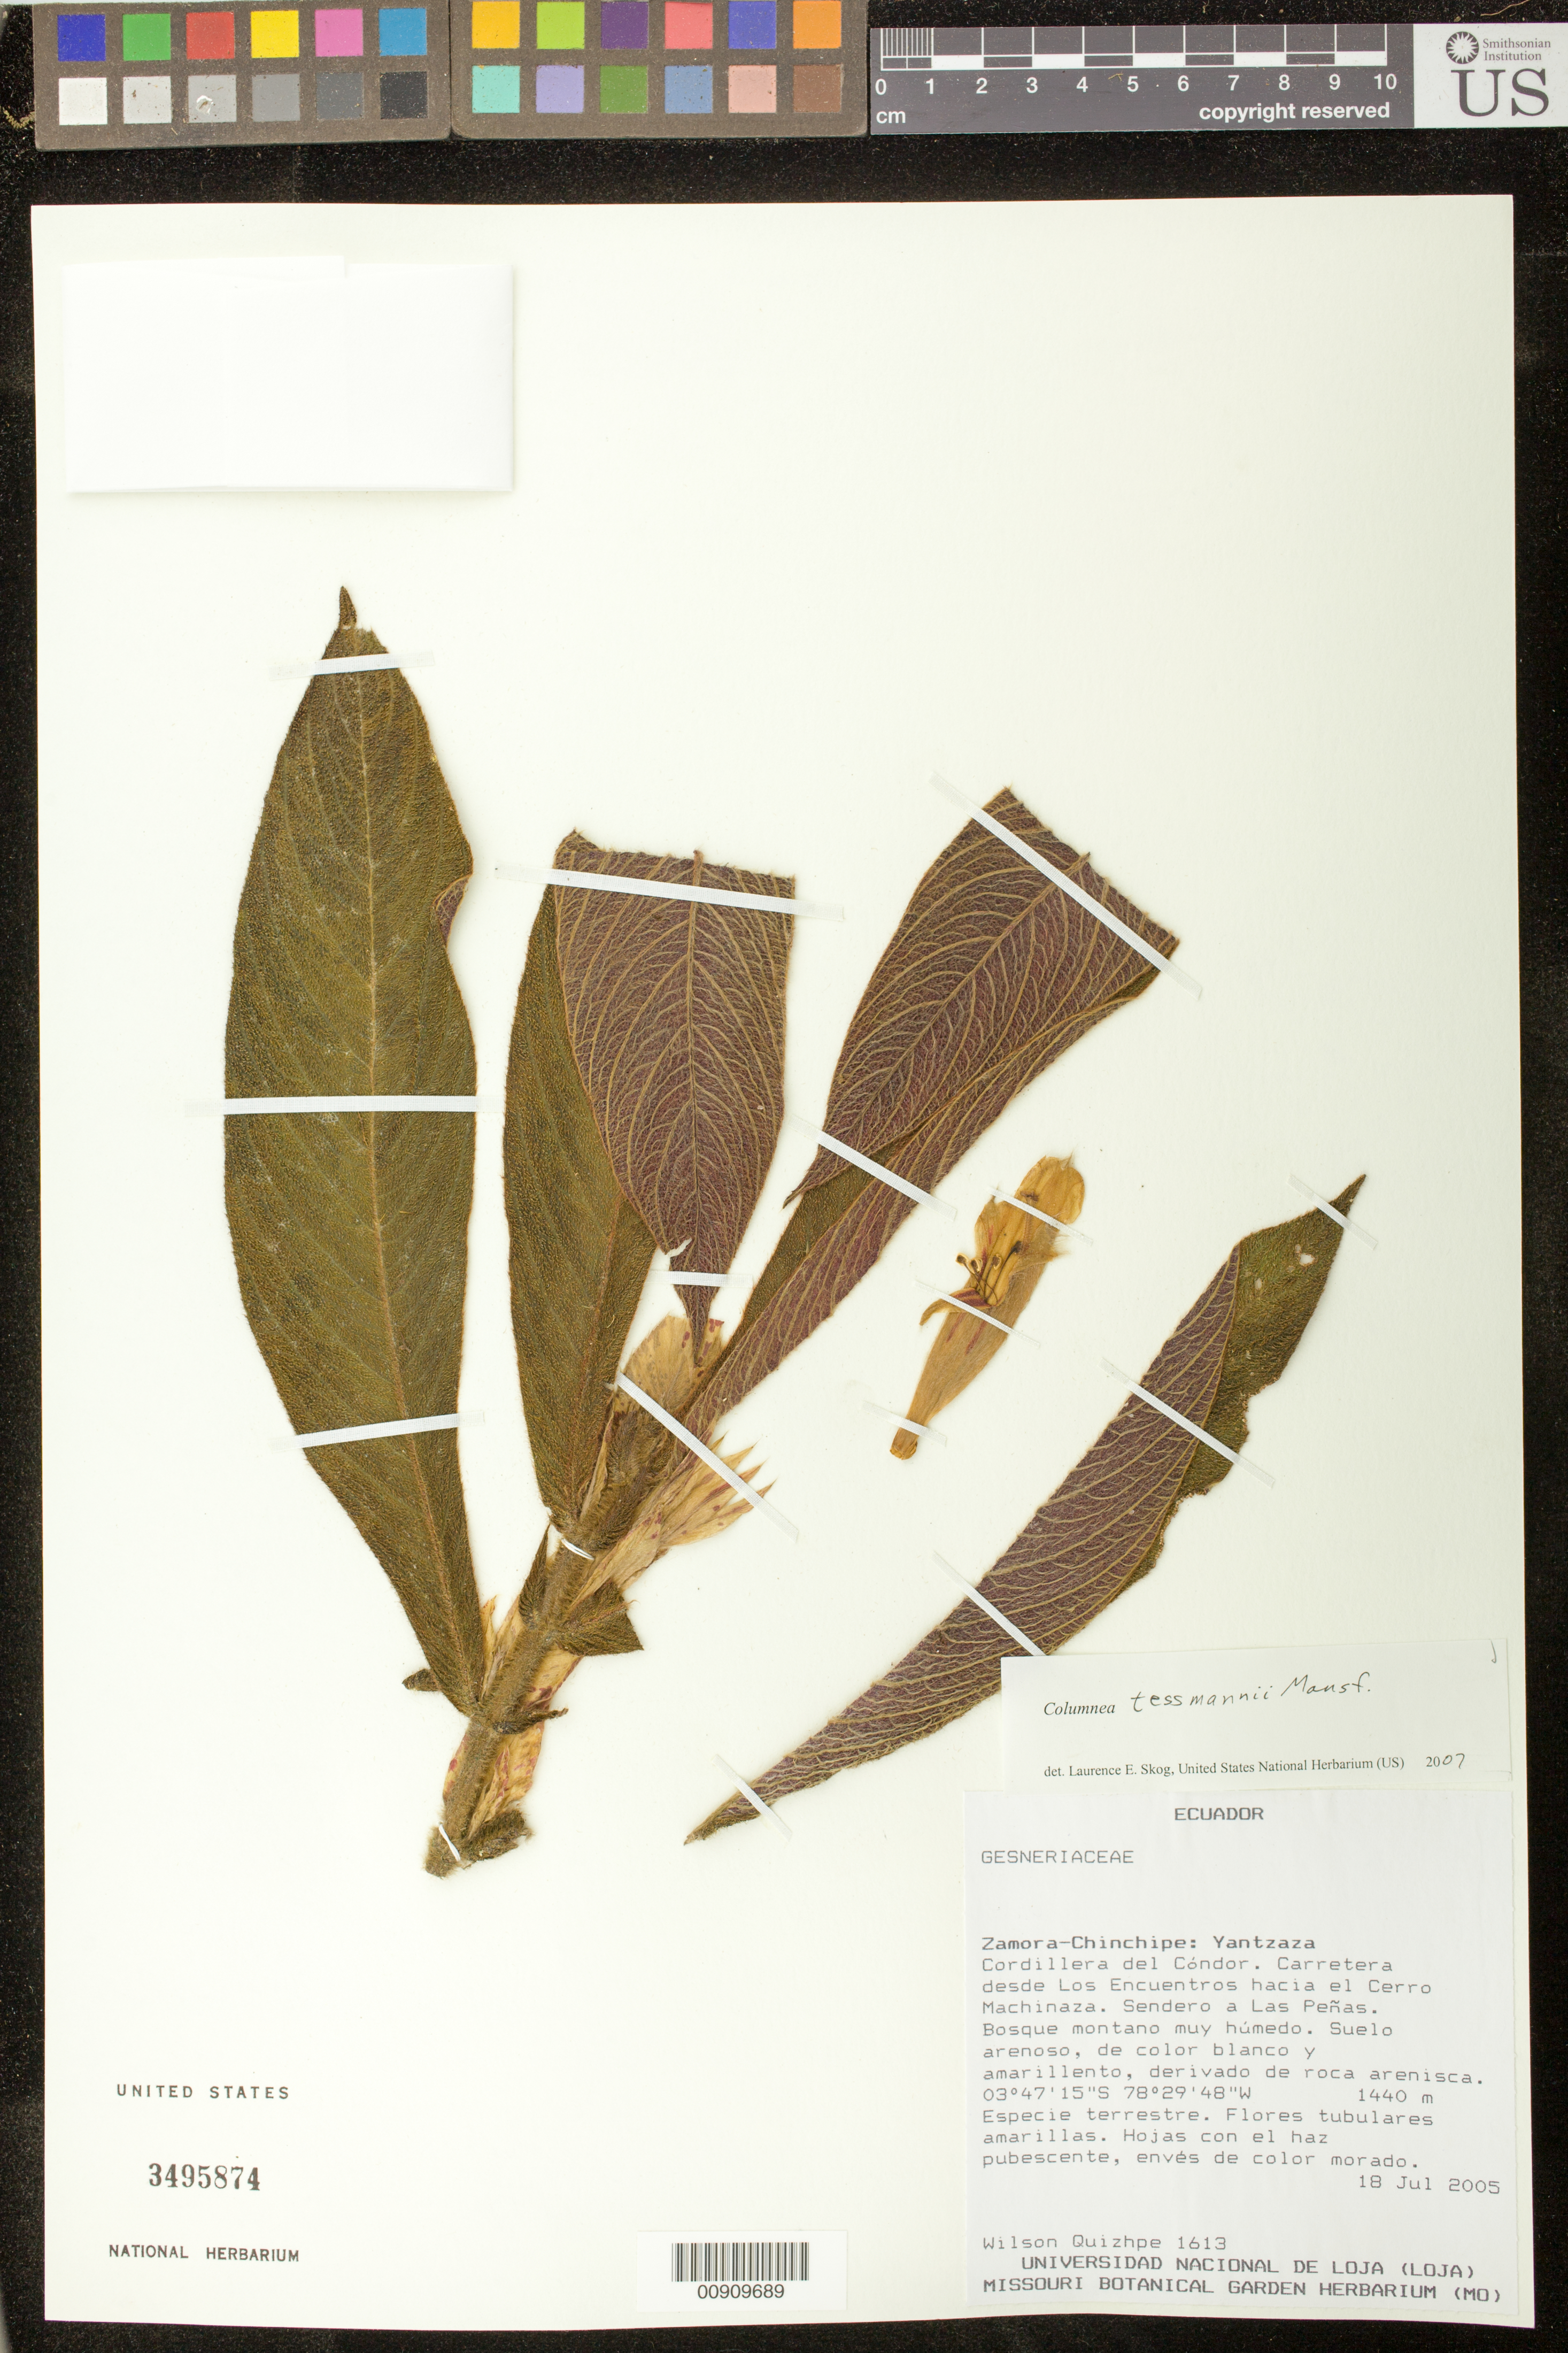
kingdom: Plantae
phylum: Tracheophyta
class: Magnoliopsida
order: Lamiales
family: Gesneriaceae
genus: Columnea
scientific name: Columnea tessmannii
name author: Mansf.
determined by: Skog, Laurence E.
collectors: W. Quizhpe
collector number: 1613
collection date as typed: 18 Jul 2005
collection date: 2005-07-18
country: Ecuador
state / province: Zamora-Chinchipe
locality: Zamora-Chinchipe: Yantzaza. Cordillera del Cóndor. Carretera desde Los Encuentros hacia el Cerro Machinaza. Sendero a Las Peñas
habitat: Bosque montano muy húmedo. Suelo arenoso, de color blanco y amarillento, derivado de roca arenisca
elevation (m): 1440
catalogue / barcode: US 3495874